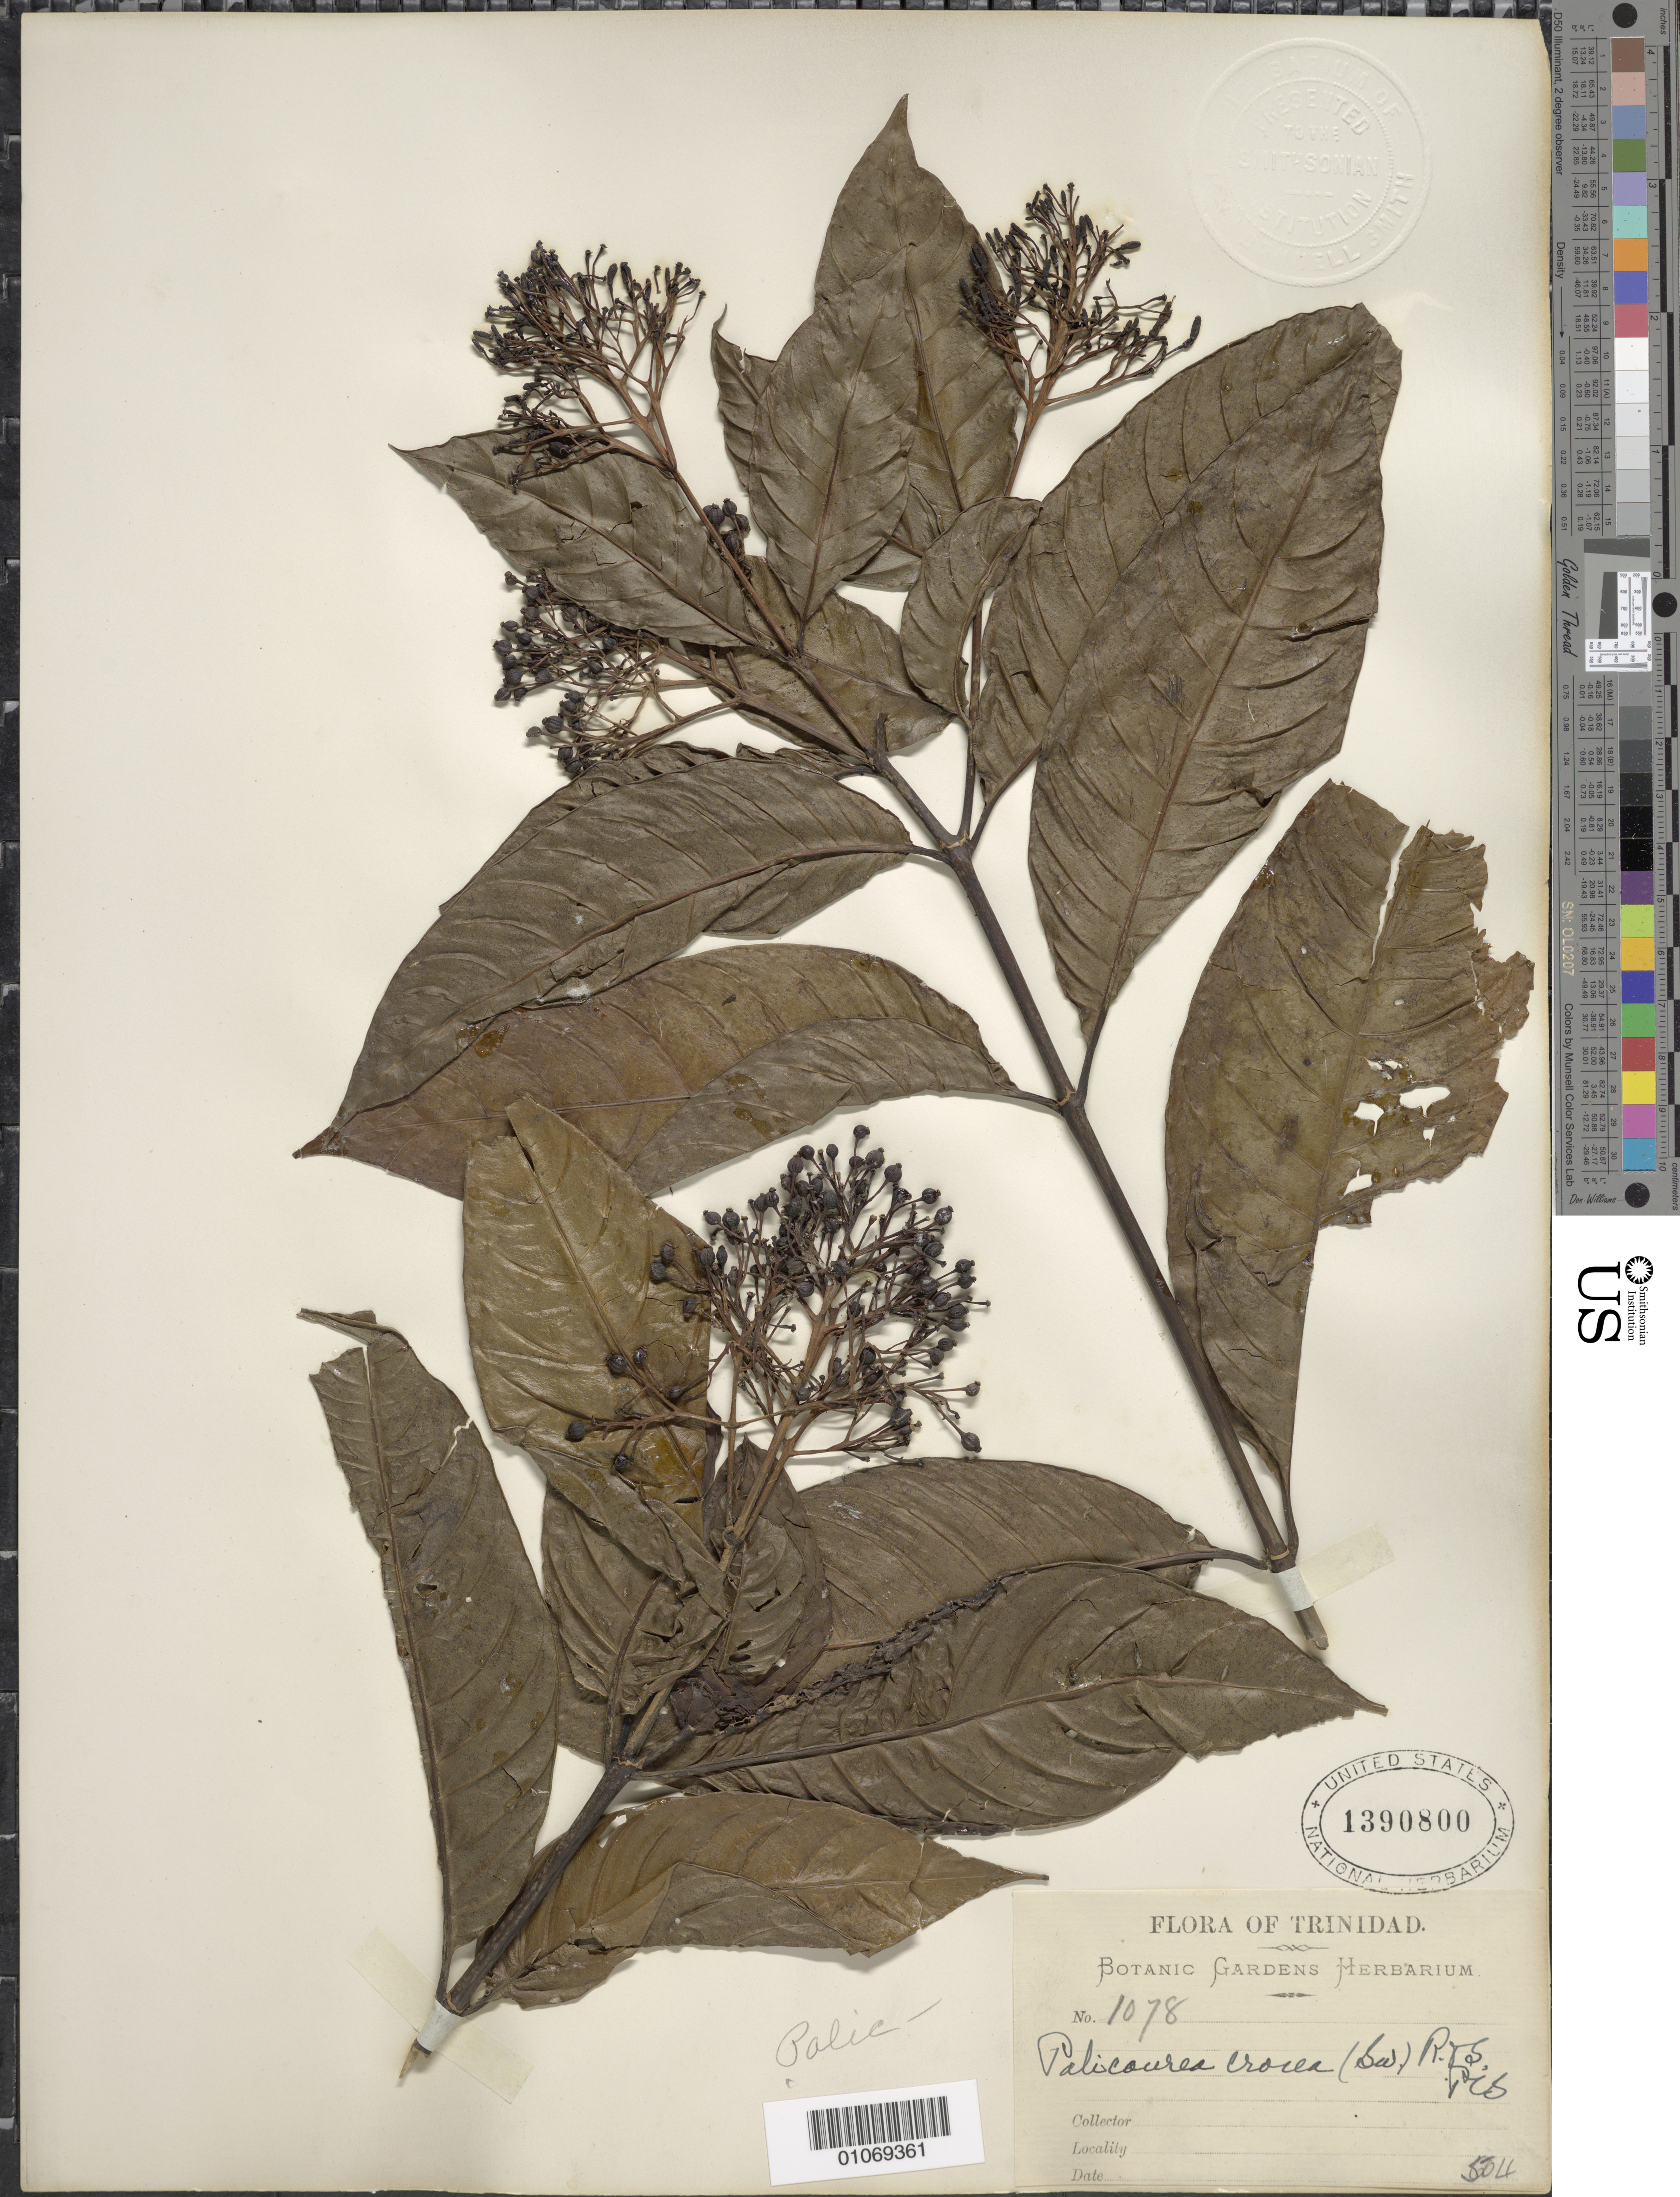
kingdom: Plantae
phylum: Tracheophyta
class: Magnoliopsida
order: Gentianales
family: Rubiaceae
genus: Palicourea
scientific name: Palicourea crocea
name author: (Sw.) Schult.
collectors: Botanic Gardens Herbarium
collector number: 1068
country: Trinidad and Tobago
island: Trinidad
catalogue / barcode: US 1390800